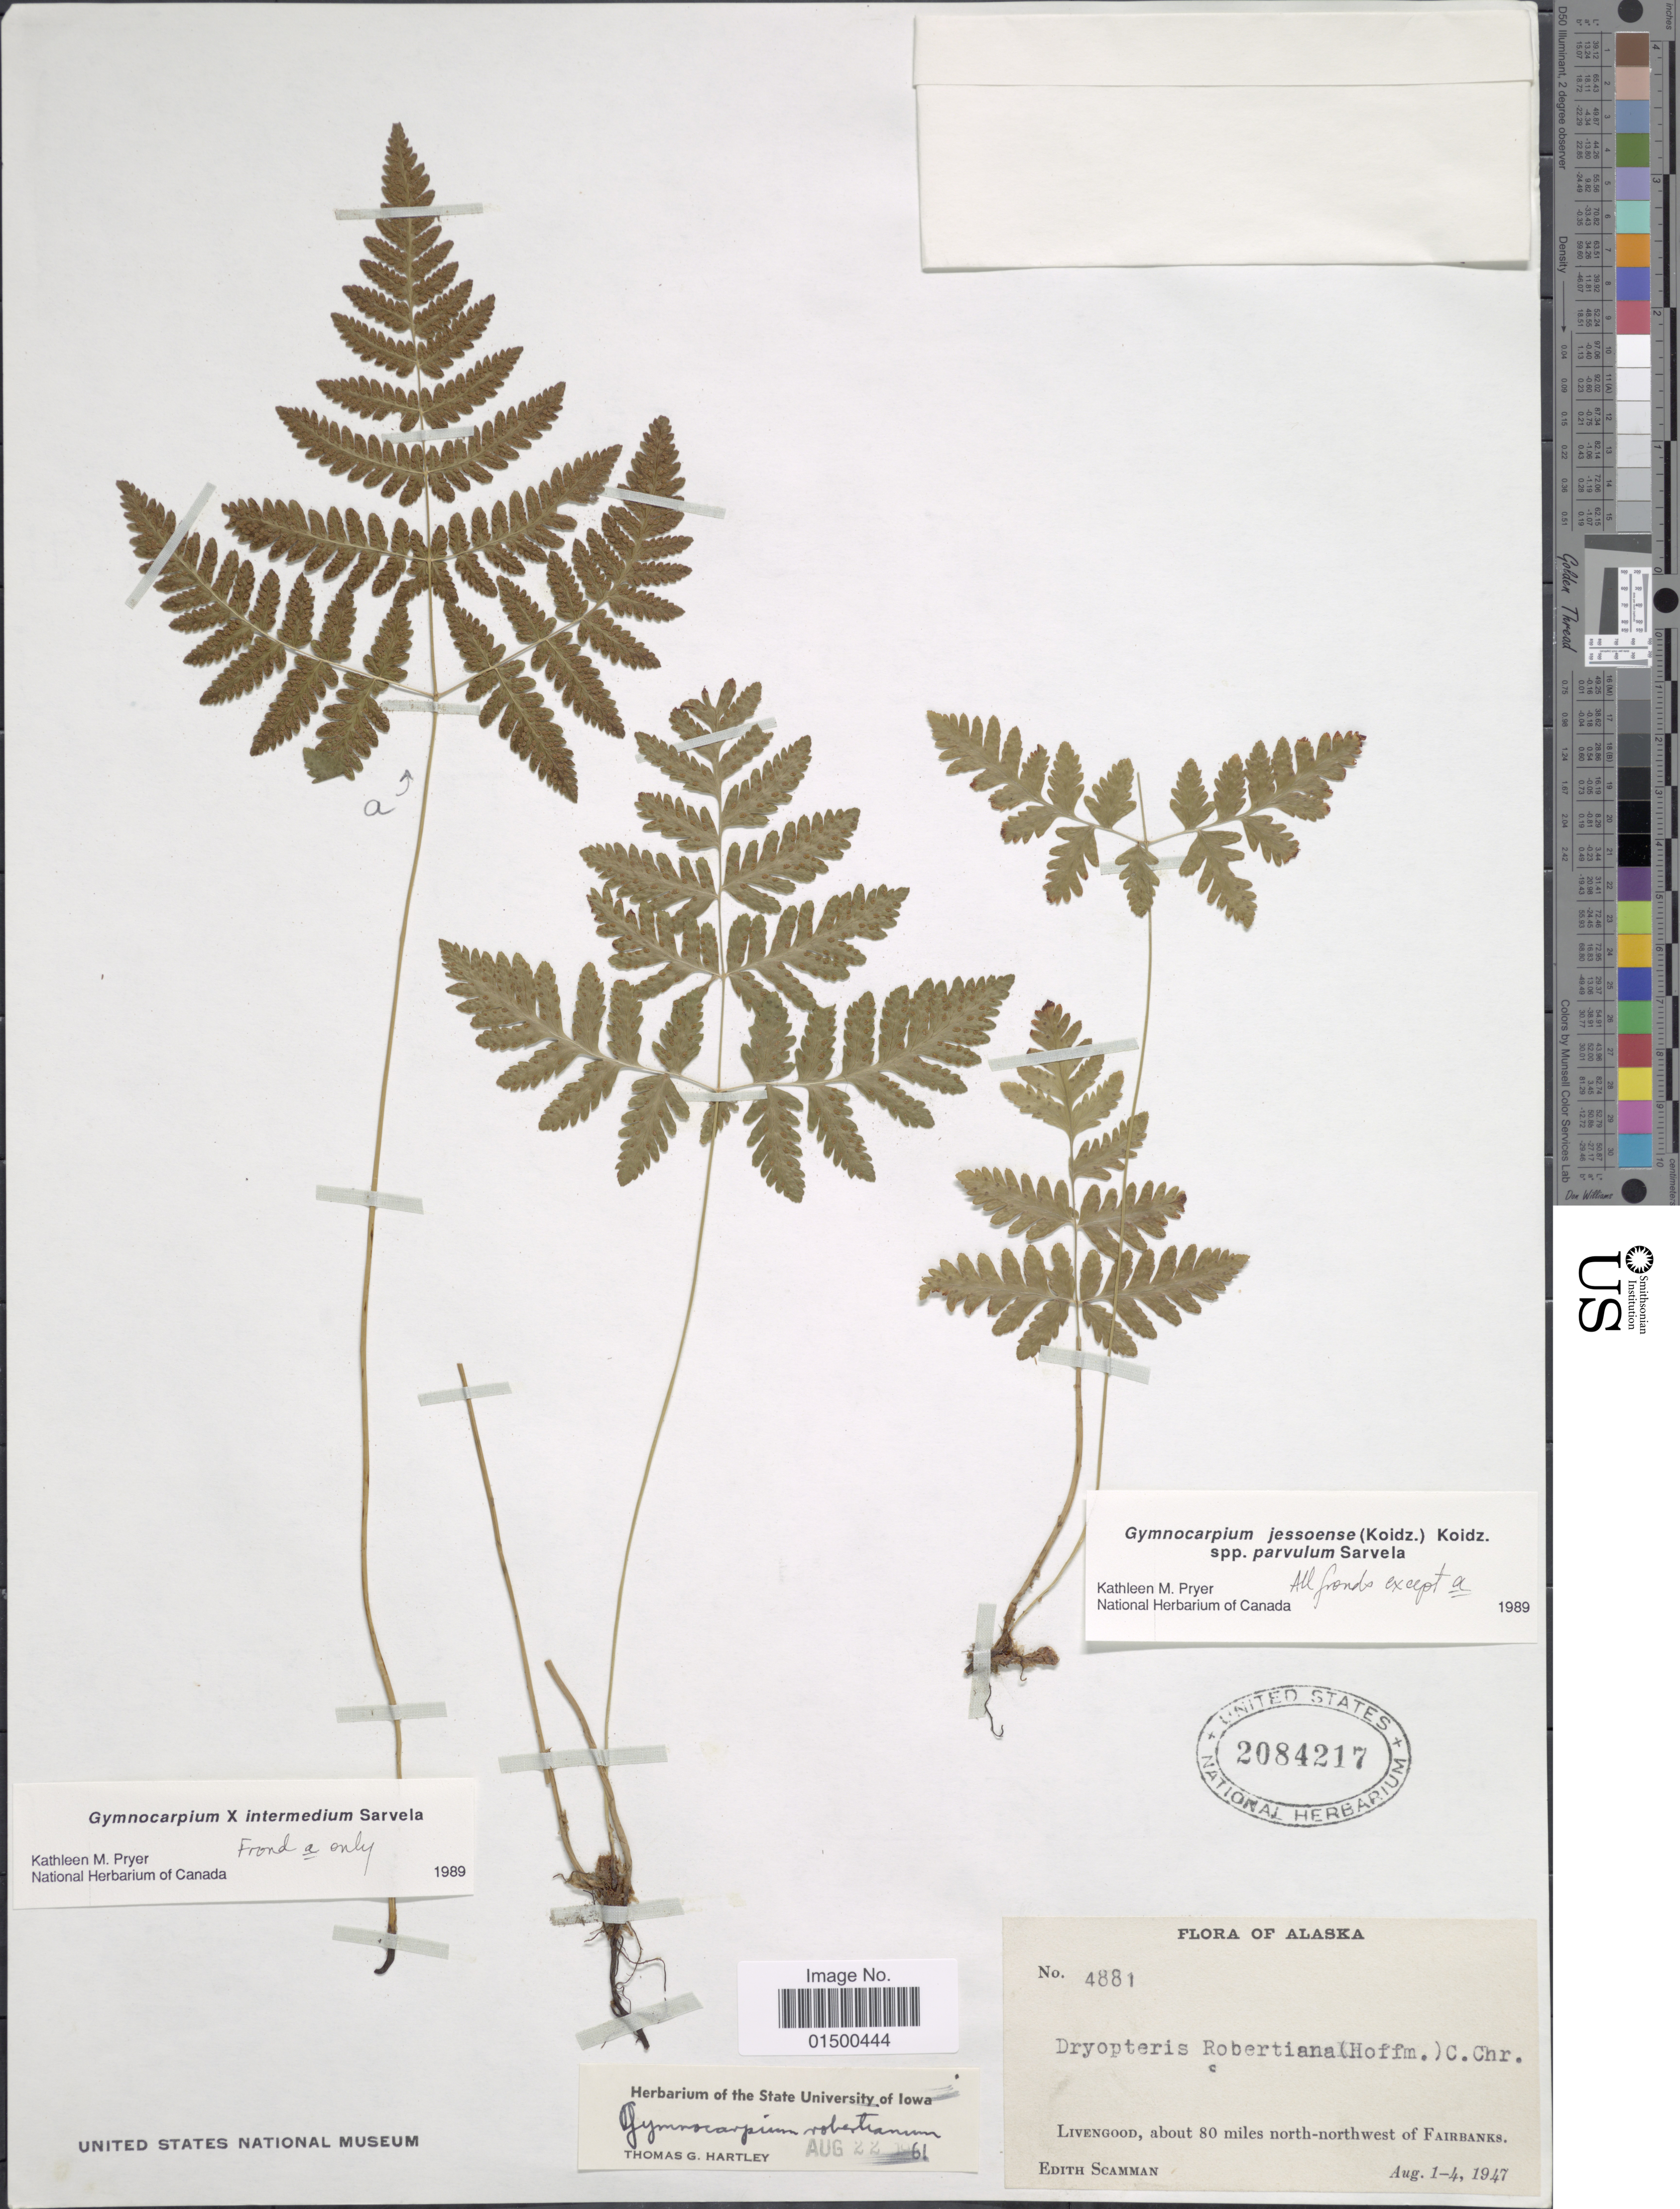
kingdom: Plantae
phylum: Tracheophyta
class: Polypodiopsida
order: Polypodiales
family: Cystopteridaceae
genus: Gymnocarpium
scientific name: Gymnocarpium jessoense subsp. parvulum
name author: Sarvela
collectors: E. Scamman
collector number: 4881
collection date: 1947-08-01/1947-08-04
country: United States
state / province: Alaska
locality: Livengood, about 80 miles north-northwest of Fairbanks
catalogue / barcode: US 2084217